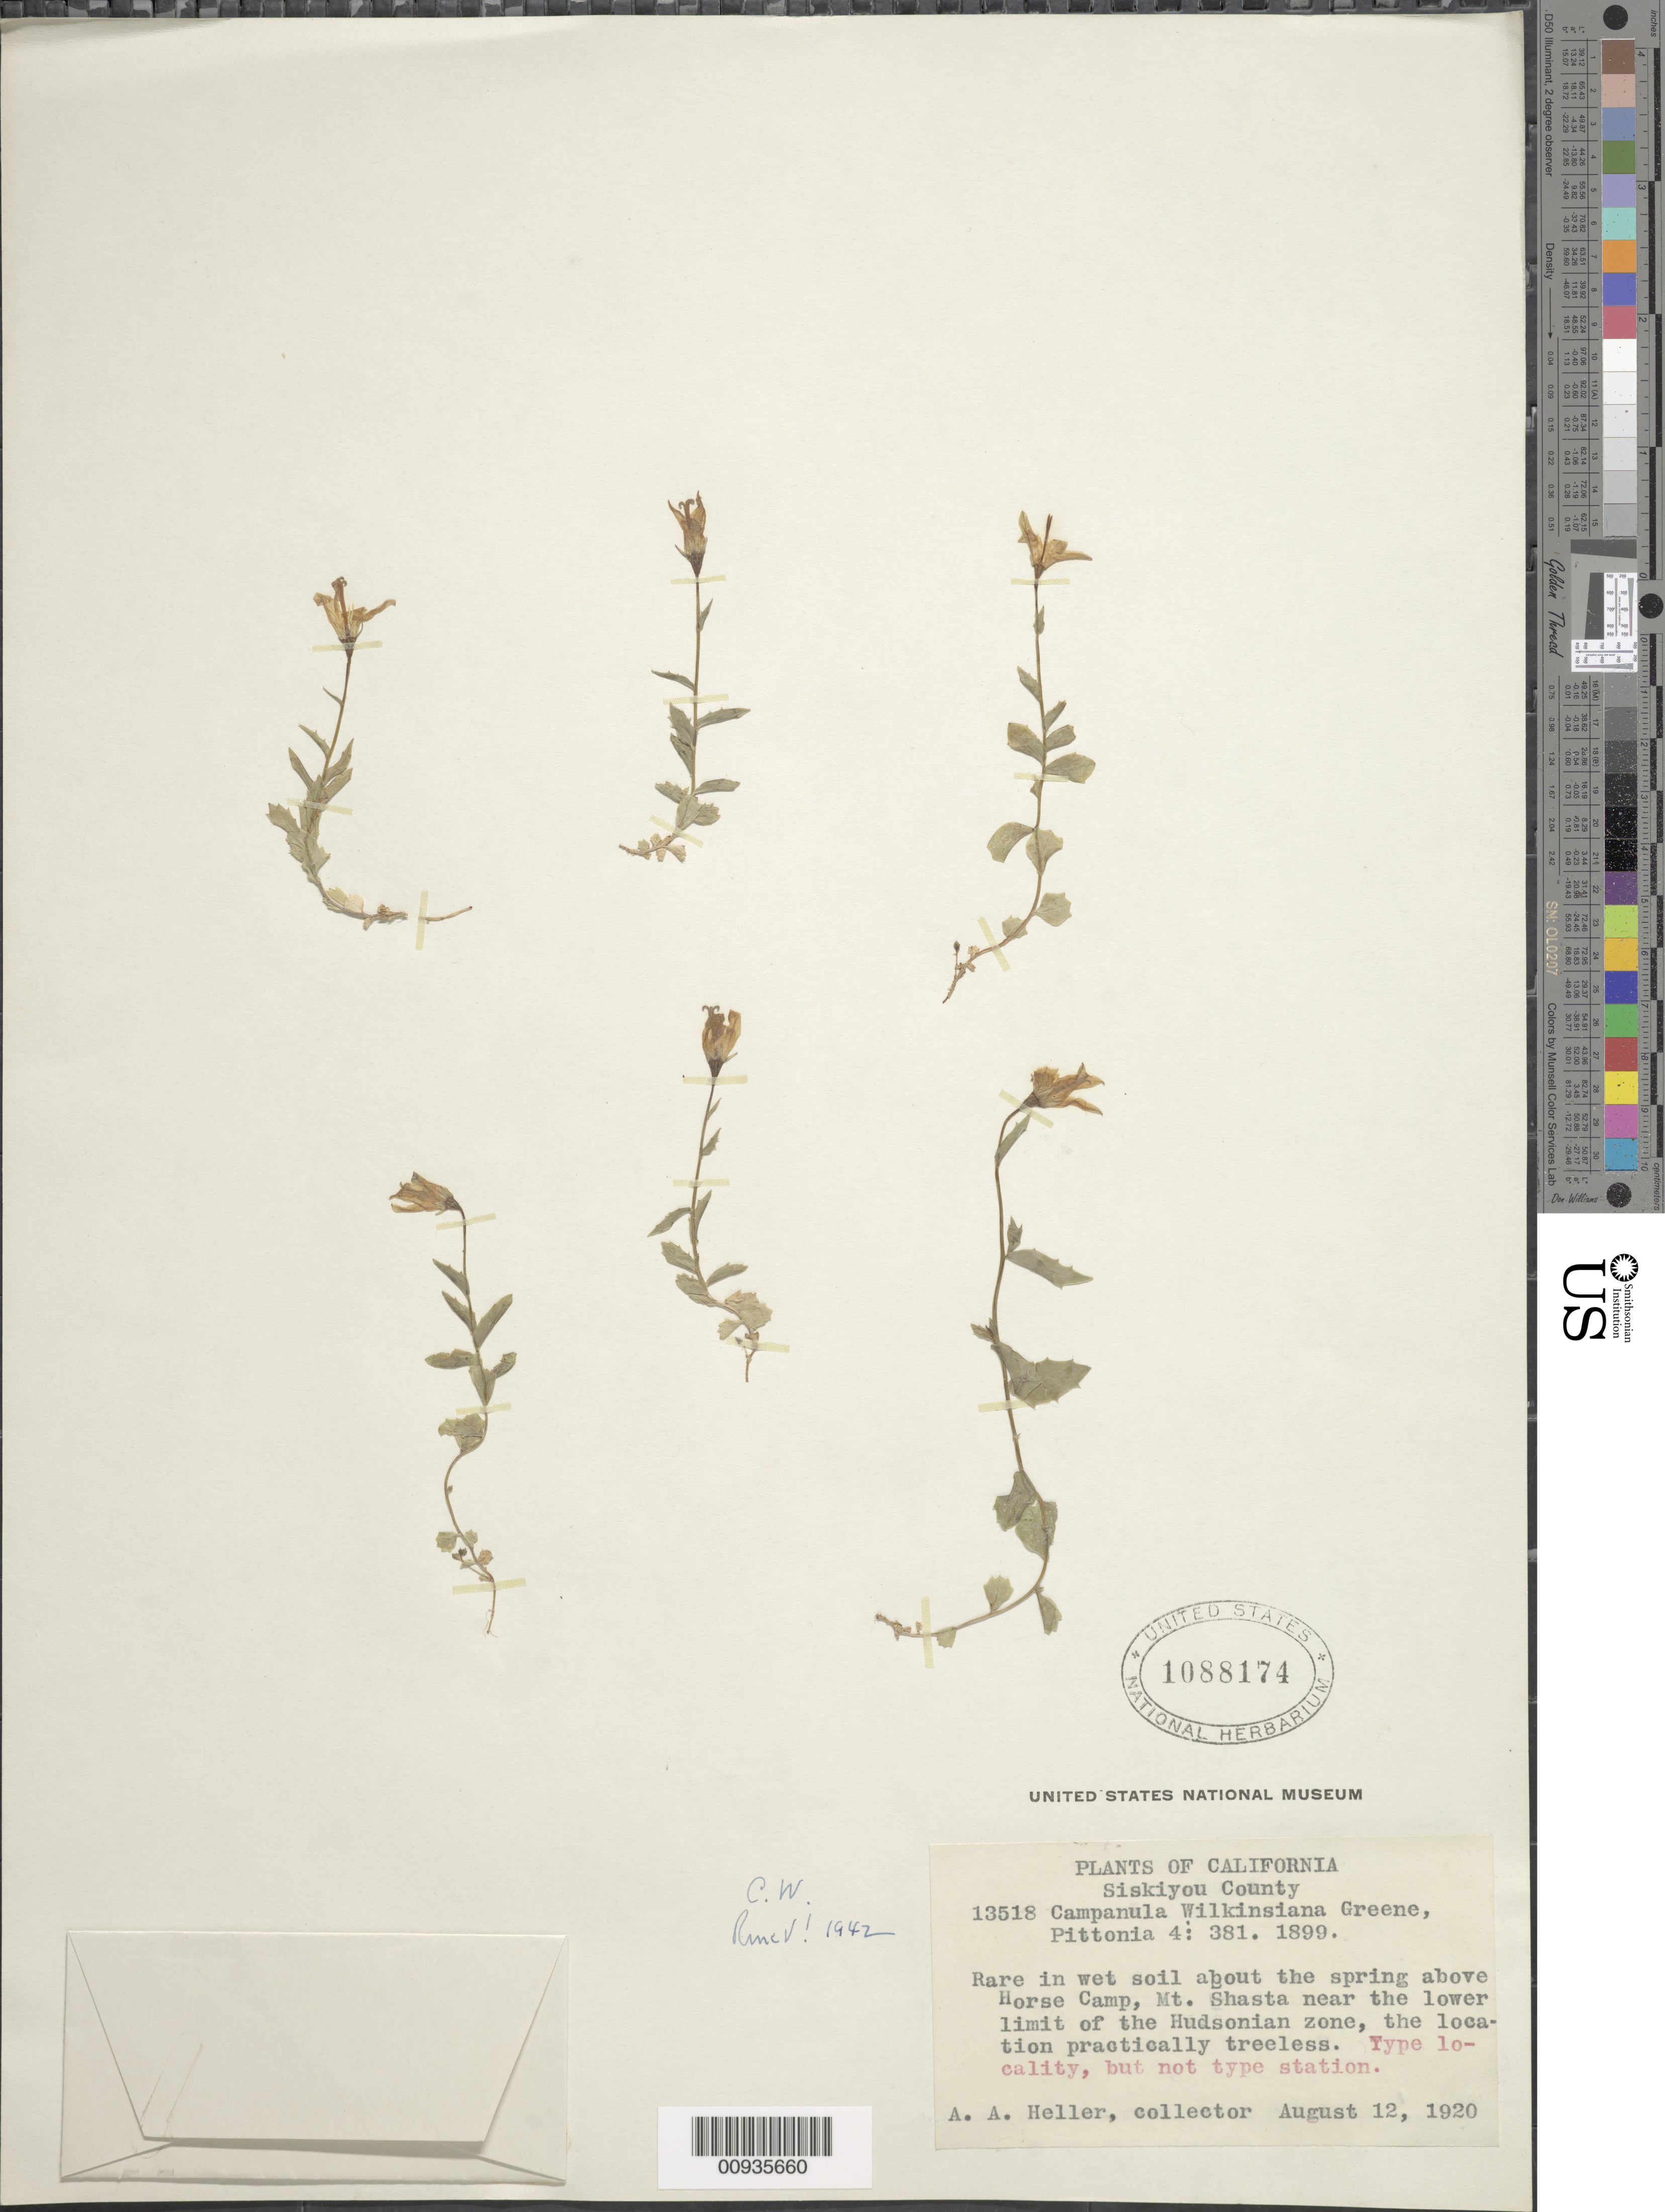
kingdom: Plantae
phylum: Tracheophyta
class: Magnoliopsida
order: Asterales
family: Campanulaceae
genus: Campanula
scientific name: Campanula uniflora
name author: L.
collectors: A. A. Heller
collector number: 13518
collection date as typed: August 12, 1920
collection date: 1920-08-12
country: United States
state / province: California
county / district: Siskiyou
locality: Above Horse camp, Mt. Shasta near the lower limit of the Hudsonian zone.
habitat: wet soil about the spring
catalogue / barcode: US 1088174